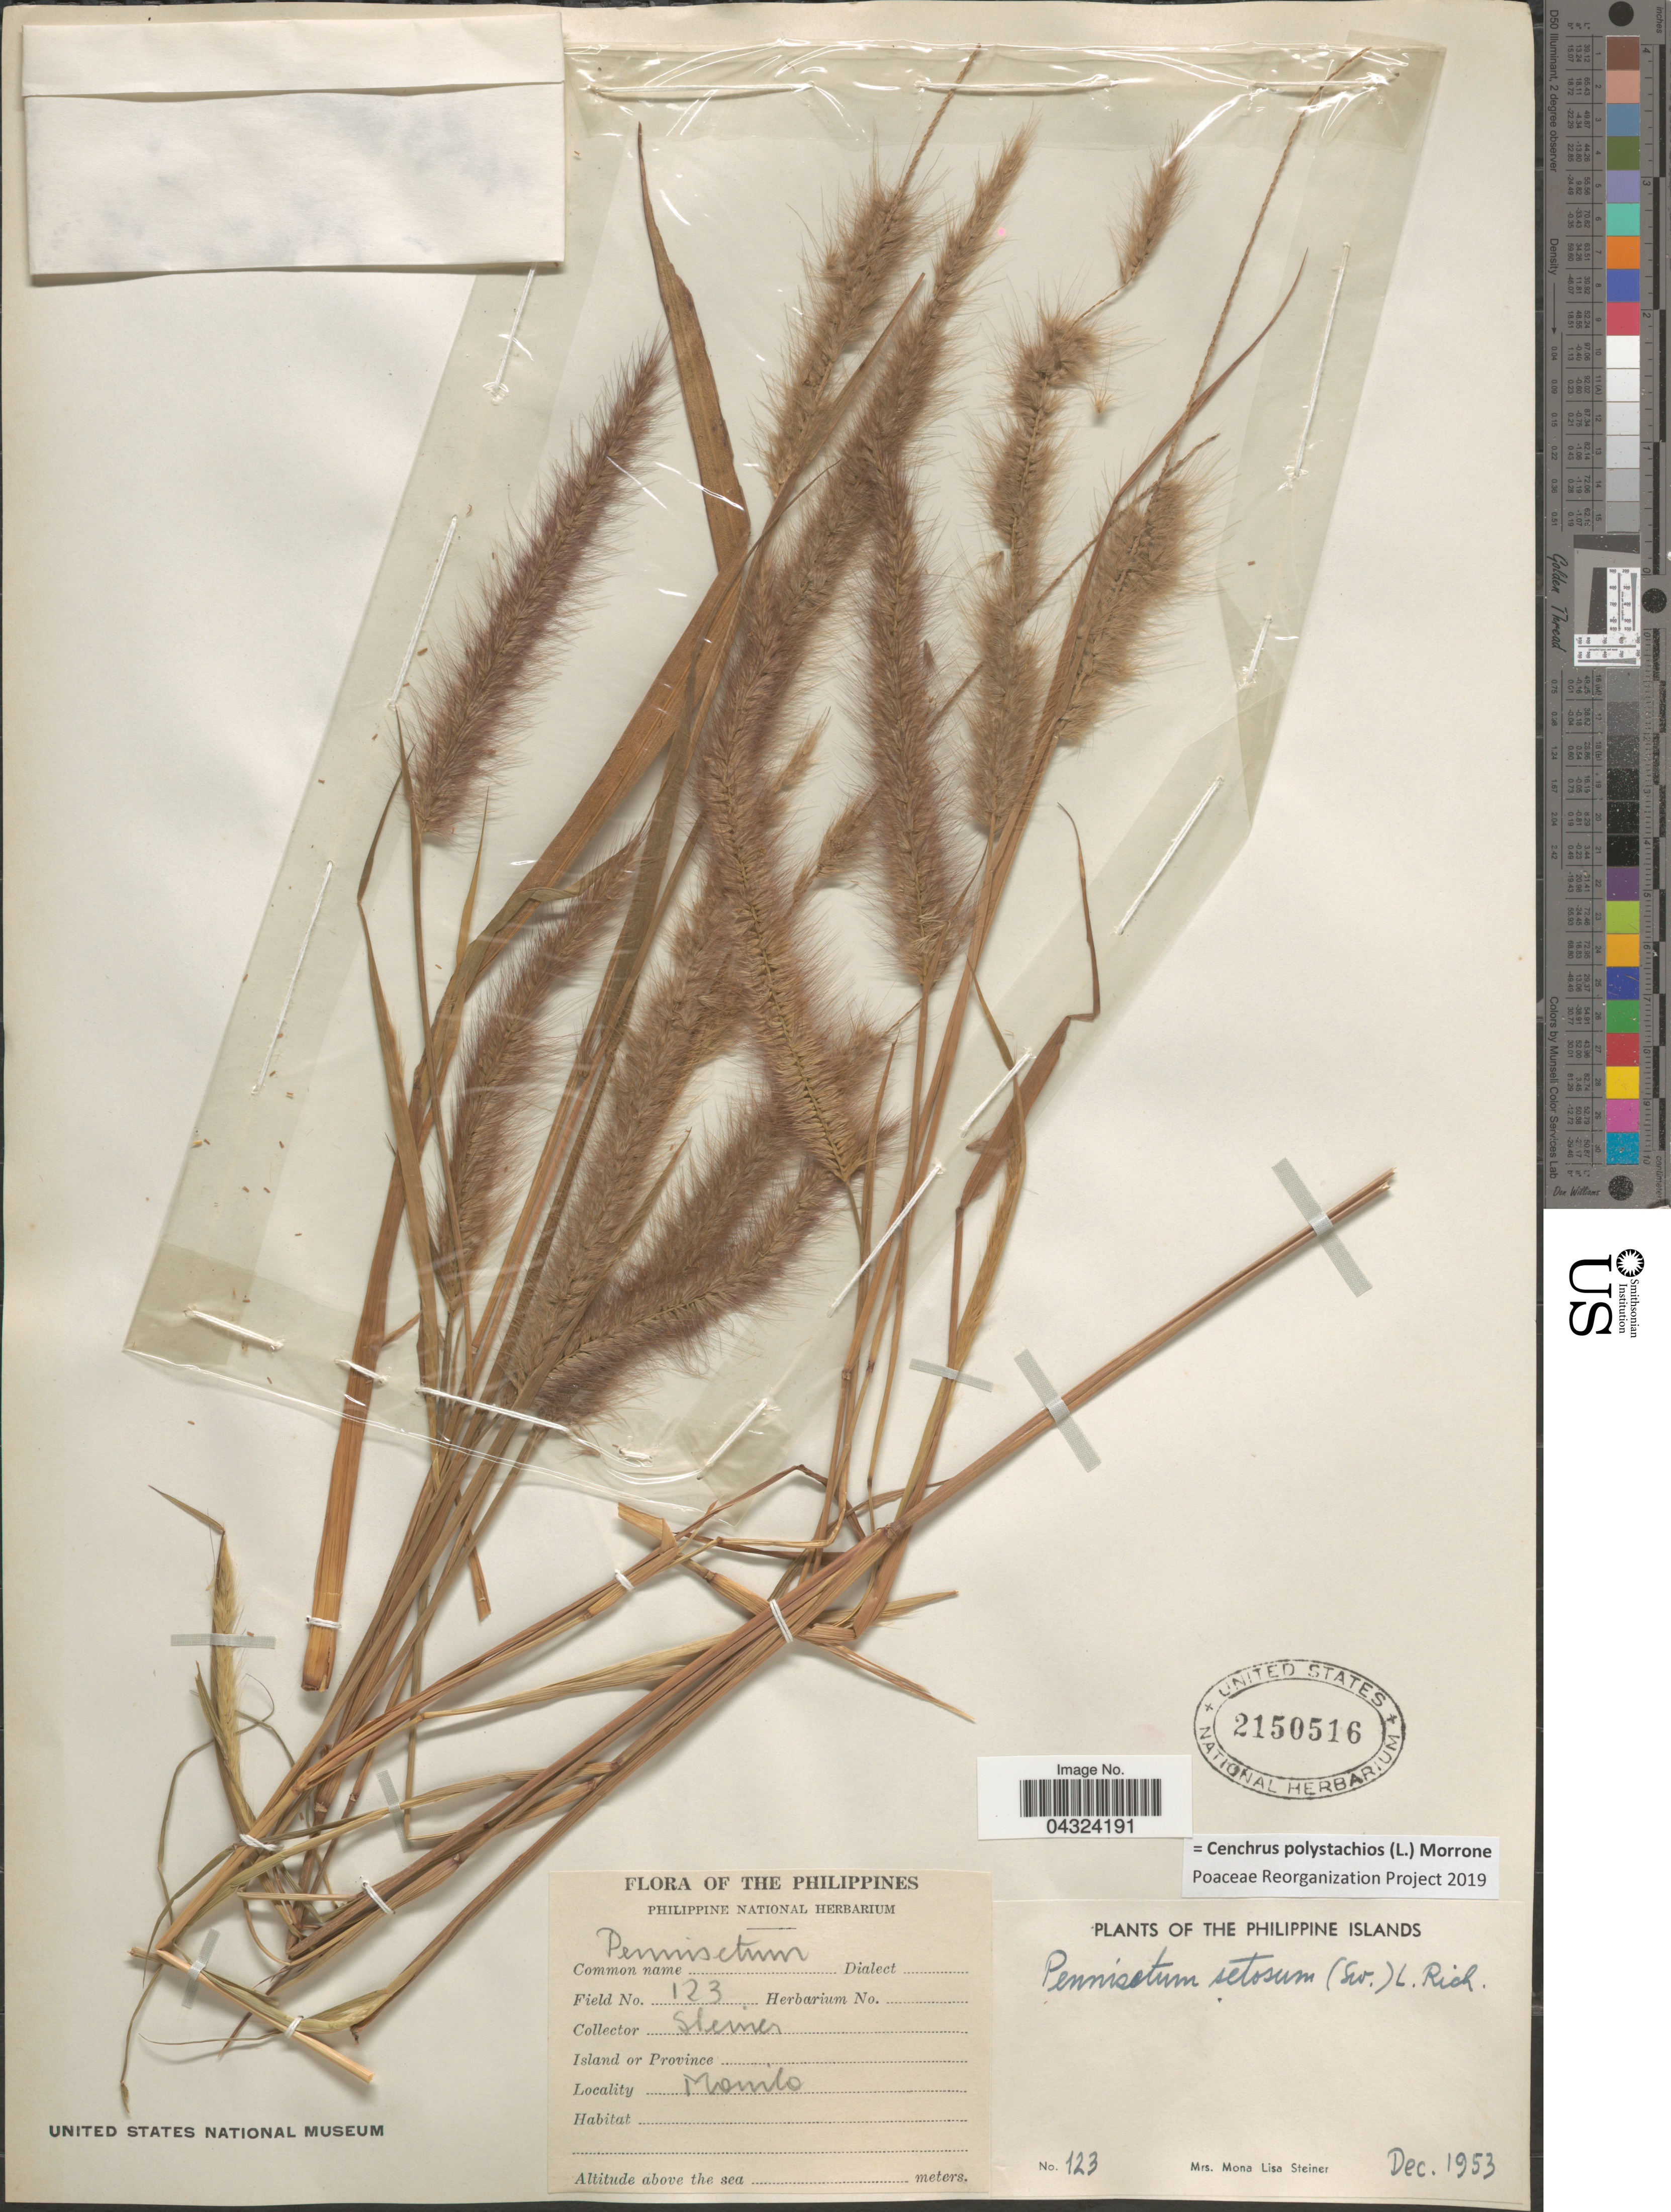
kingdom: Plantae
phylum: Tracheophyta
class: Liliopsida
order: Poales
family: Poaceae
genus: Cenchrus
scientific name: Cenchrus polystachios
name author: (L.) Morrone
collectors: M. Steiner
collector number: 123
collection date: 1953-12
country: Philippines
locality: Manila.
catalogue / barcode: US 2150516